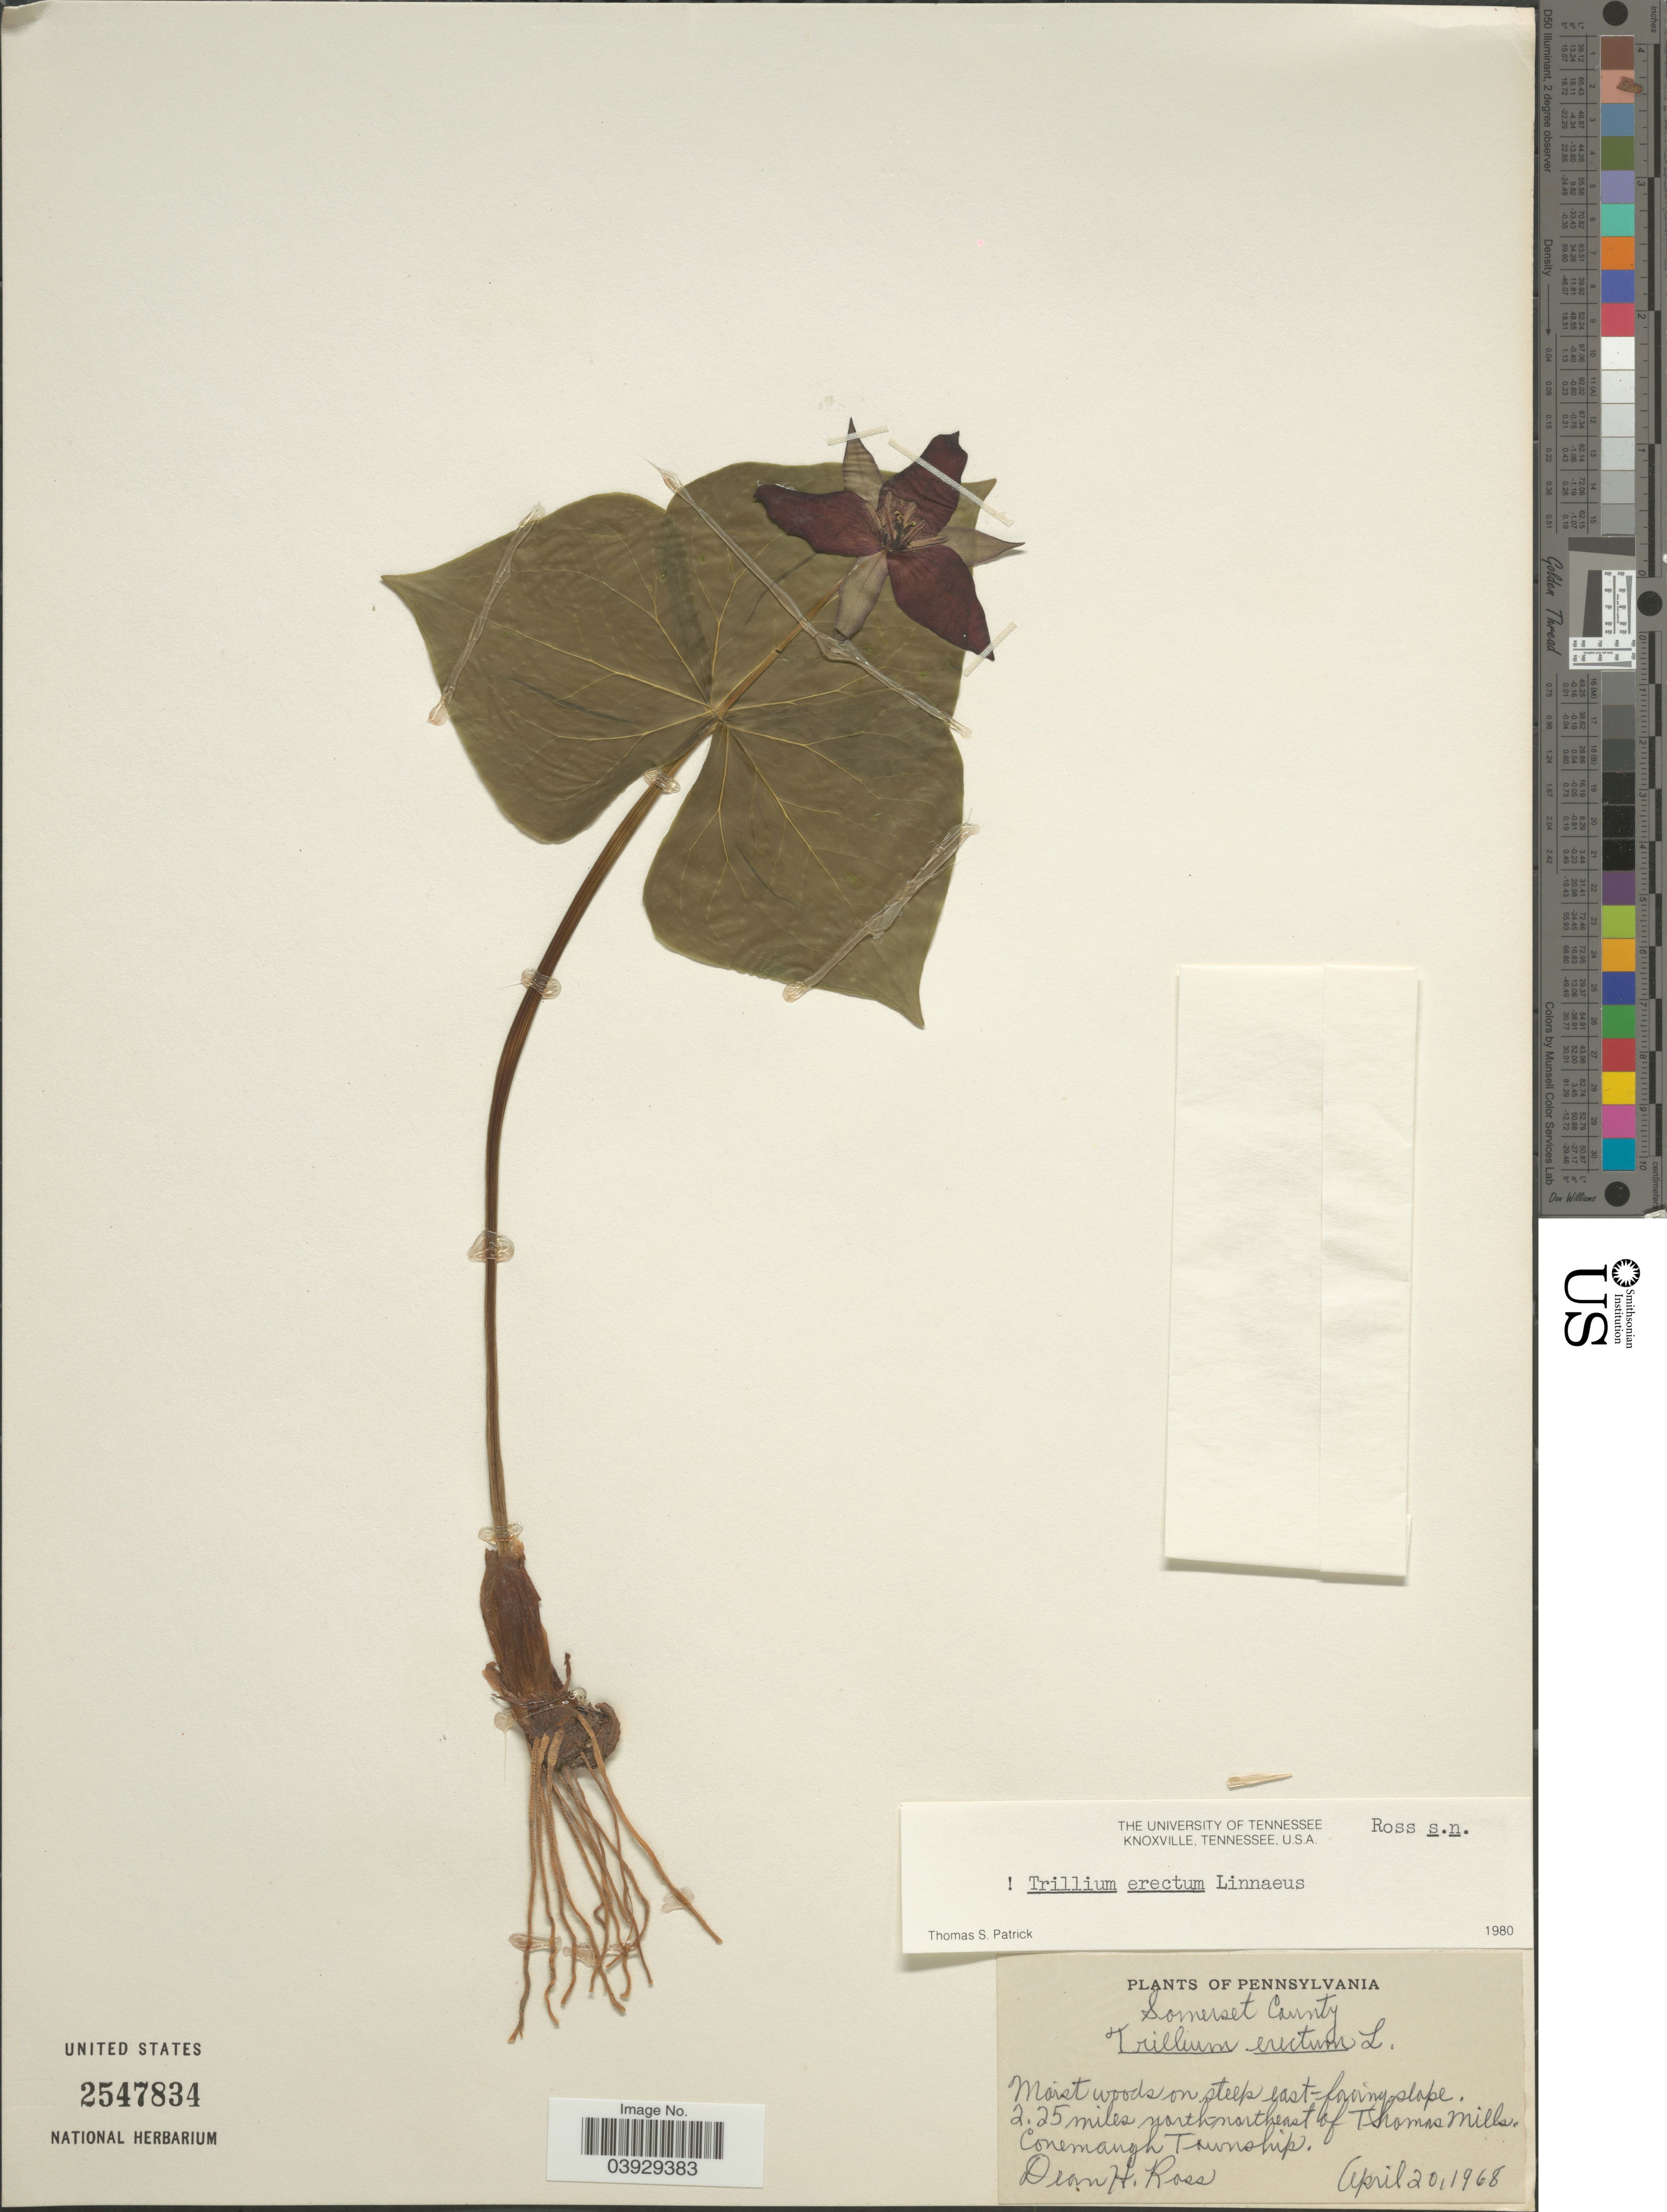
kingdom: Plantae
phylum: Tracheophyta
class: Liliopsida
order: Liliales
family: Melanthiaceae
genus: Trillium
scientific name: Trillium erectum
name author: L.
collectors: D. Ross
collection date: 1968-04-20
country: United States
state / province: Pennsylvania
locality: Somerset County. On steep east-facing slope. 2.25 miles north northeast of Thomas Mills. Conemaugh Township.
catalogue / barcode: US 2547834